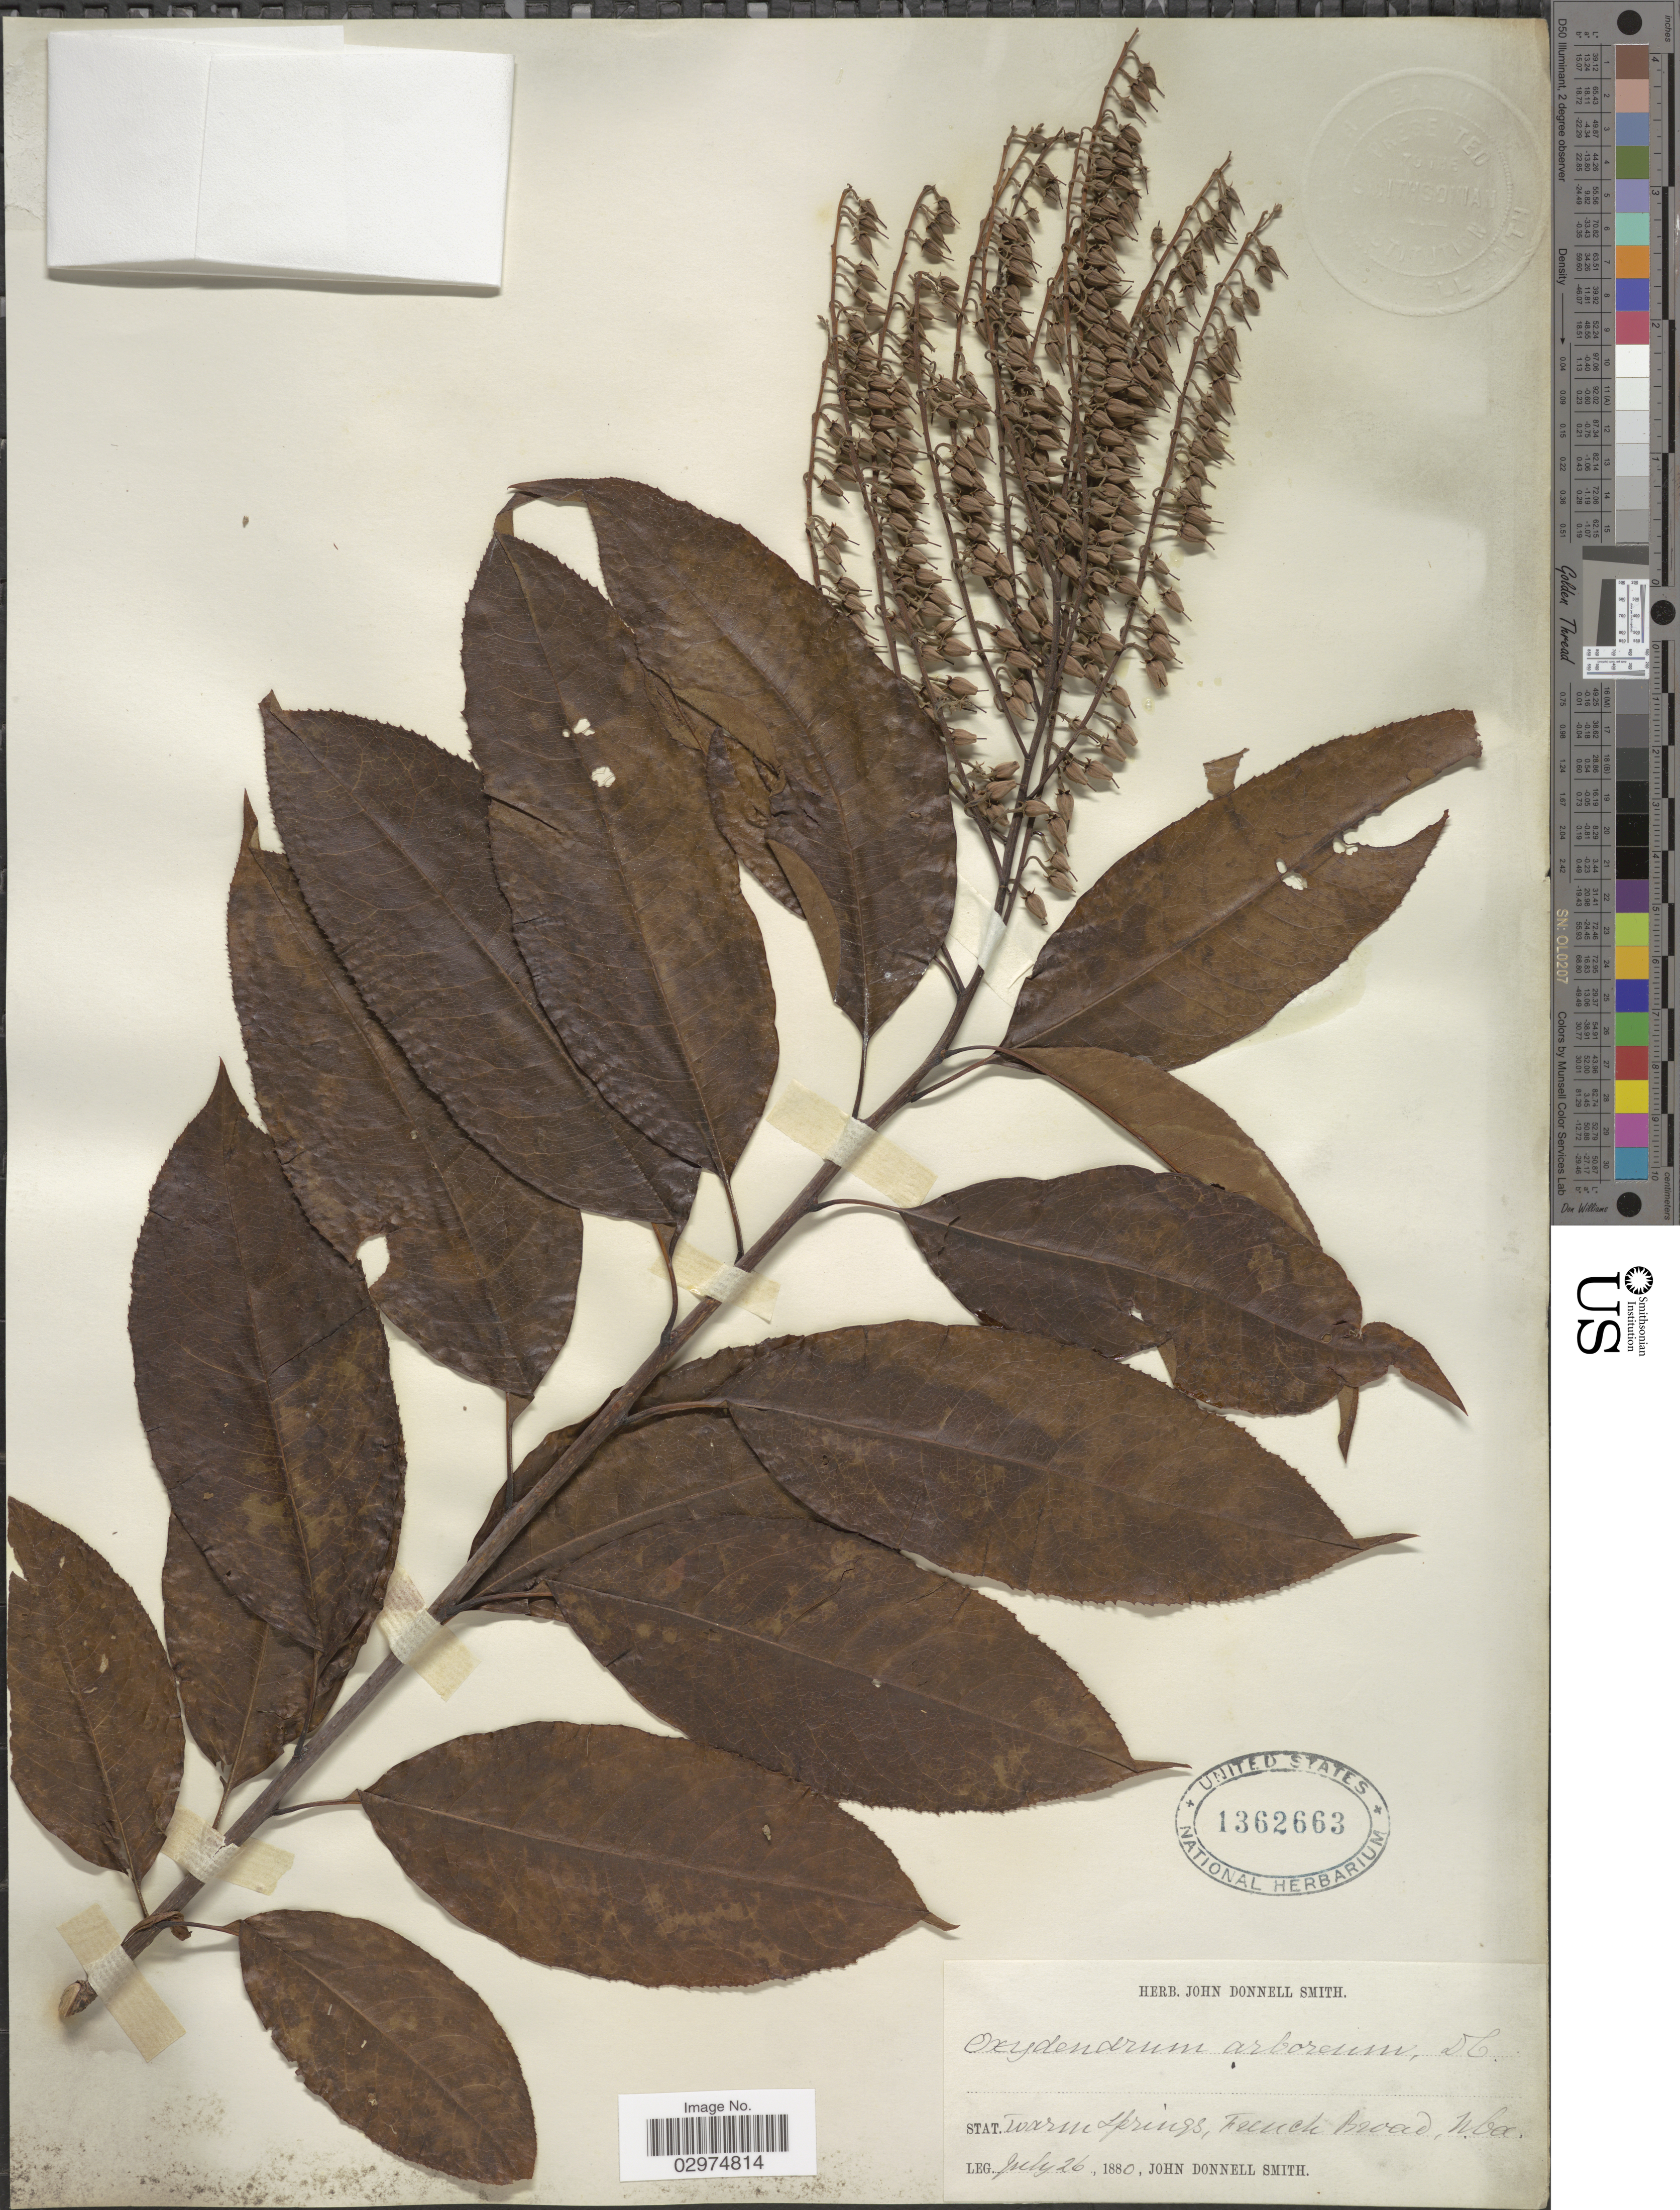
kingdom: Plantae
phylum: Tracheophyta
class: Magnoliopsida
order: Ericales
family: Ericaceae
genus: Oxydendrum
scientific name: Oxydendrum arboreum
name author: (L.) DC.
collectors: J. Donnell Smith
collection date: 1880-07-26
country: United States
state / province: North Carolina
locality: Stat. Warm Springs, French Broad.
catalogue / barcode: US 1362663